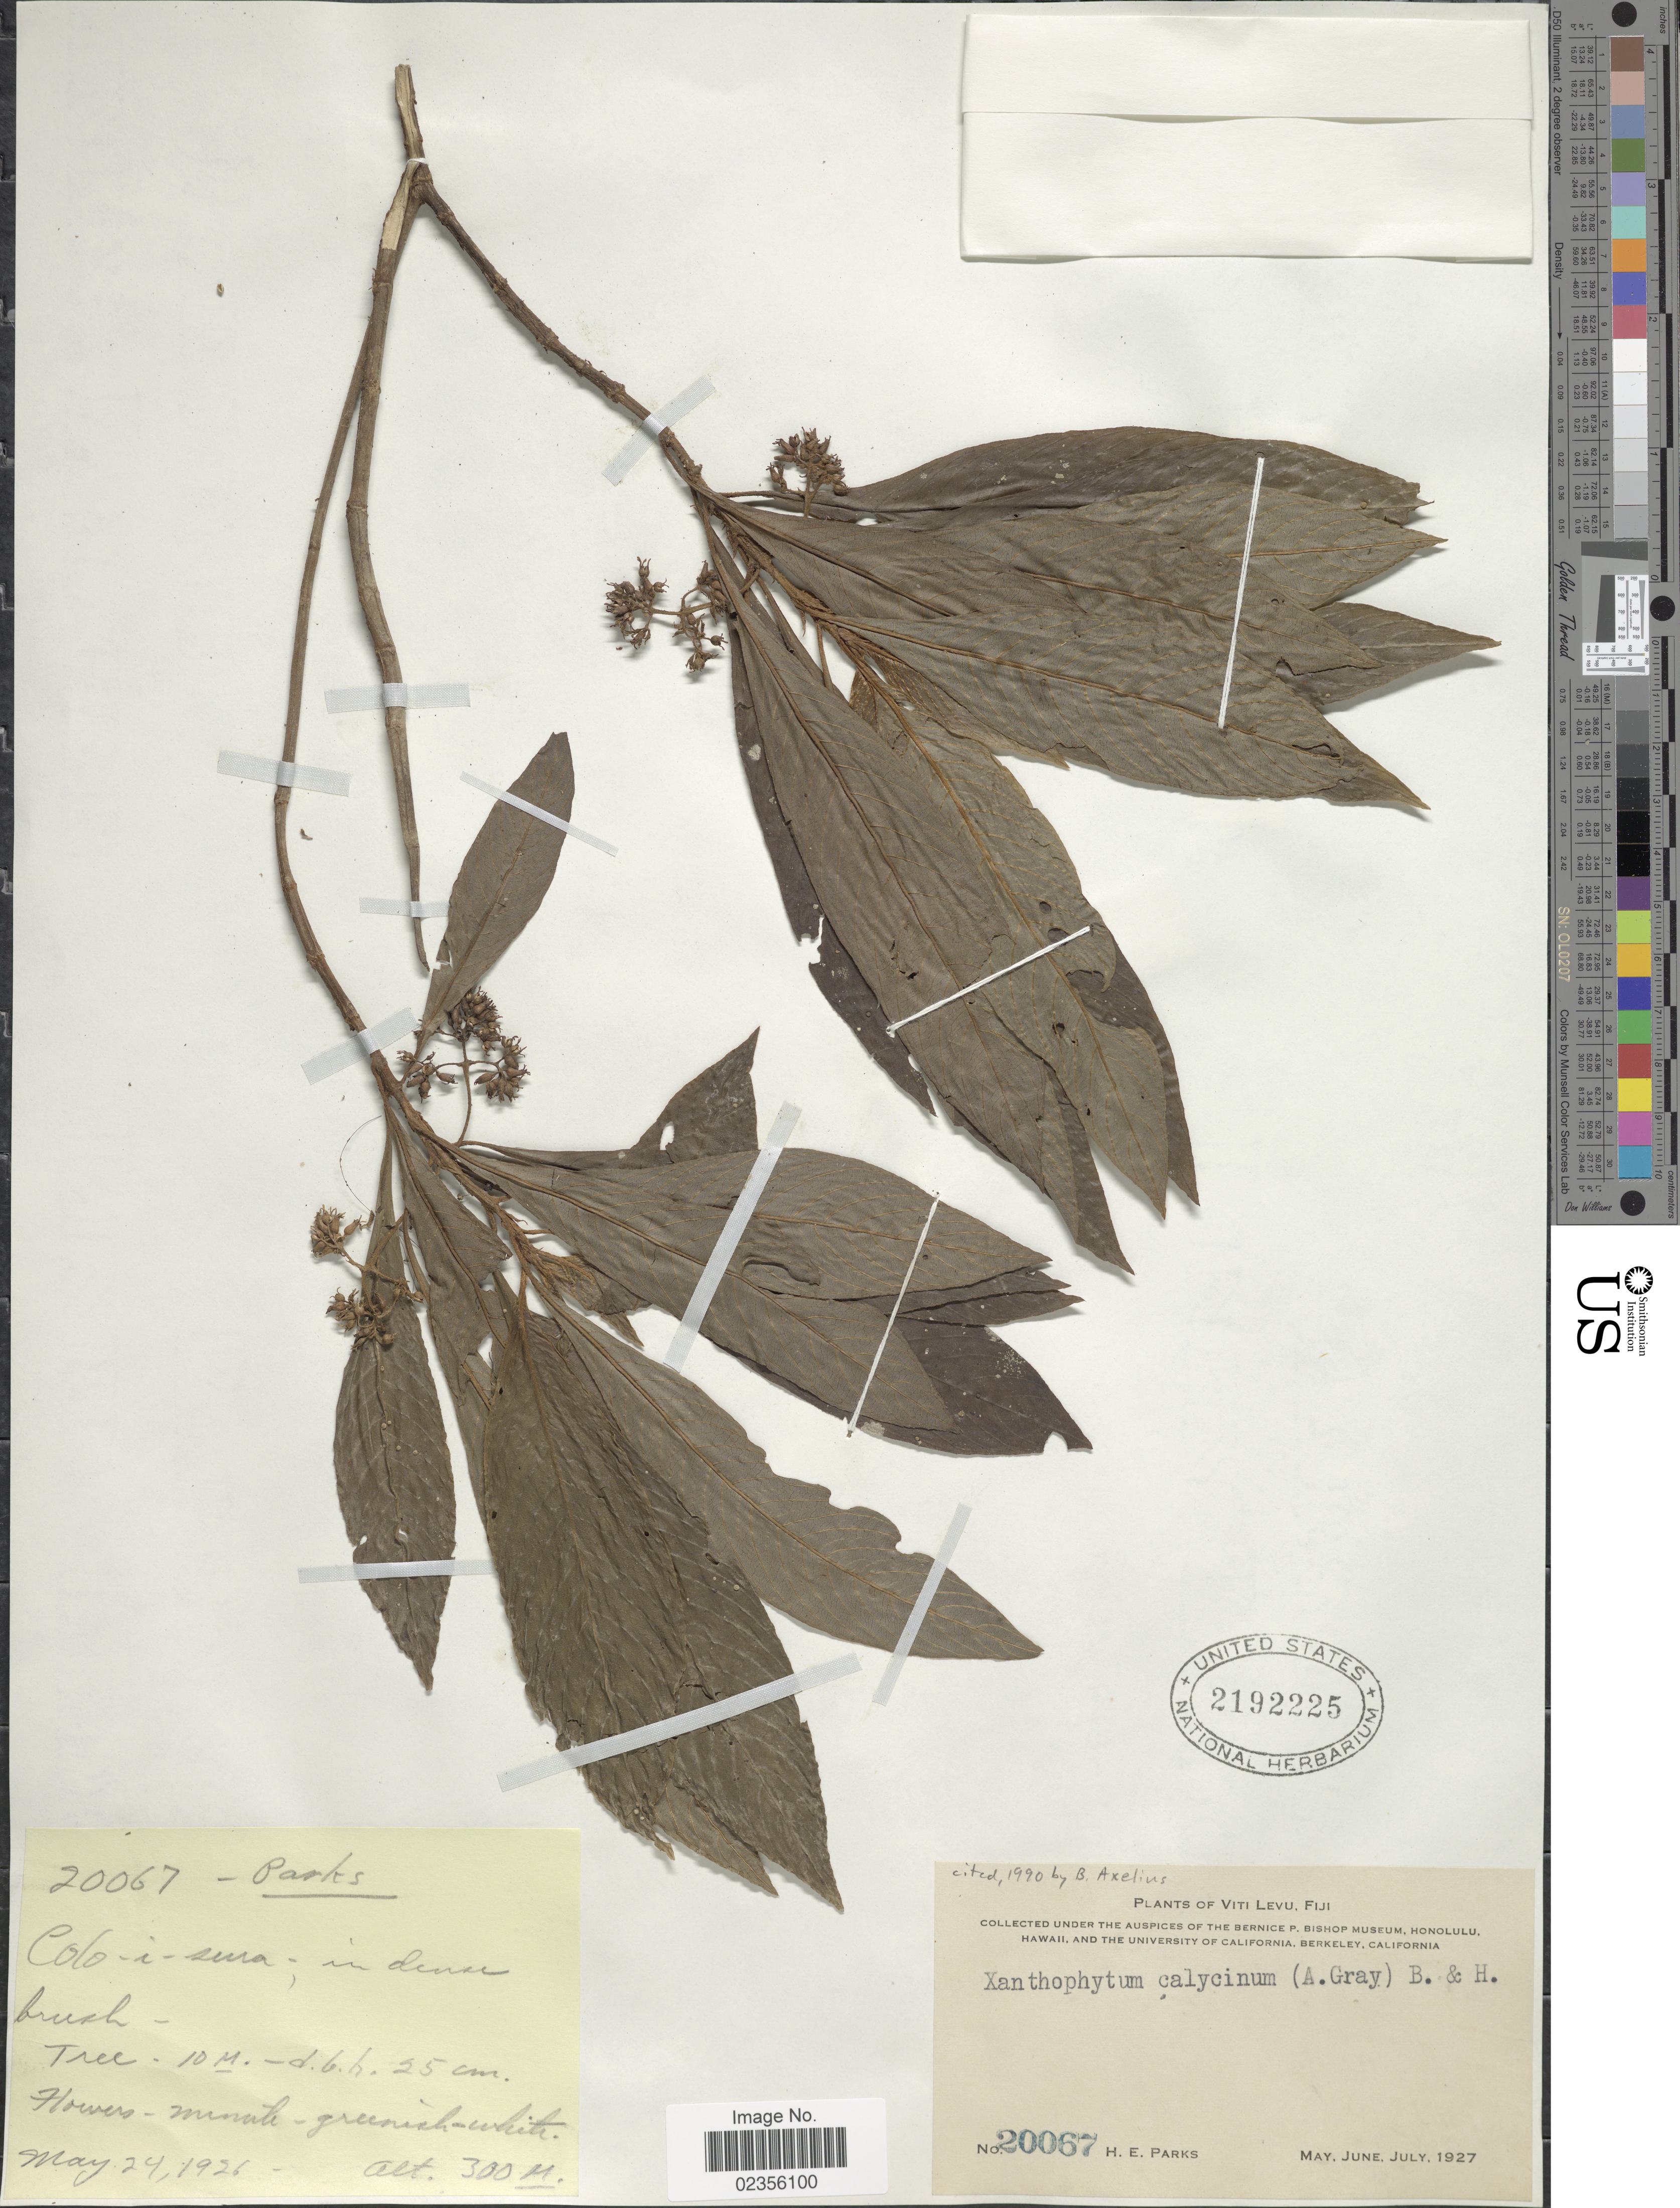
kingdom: Plantae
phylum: Tracheophyta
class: Magnoliopsida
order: Gentianales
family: Rubiaceae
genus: Xanthophytum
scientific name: Xanthophytum calycinum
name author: (A. Gray) Benth. & Hook. f. ex Drake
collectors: H. E. Parks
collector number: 20067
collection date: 1926-05-24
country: Fiji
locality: Viti Levu. Colo-i-sura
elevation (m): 300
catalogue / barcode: US 2192225